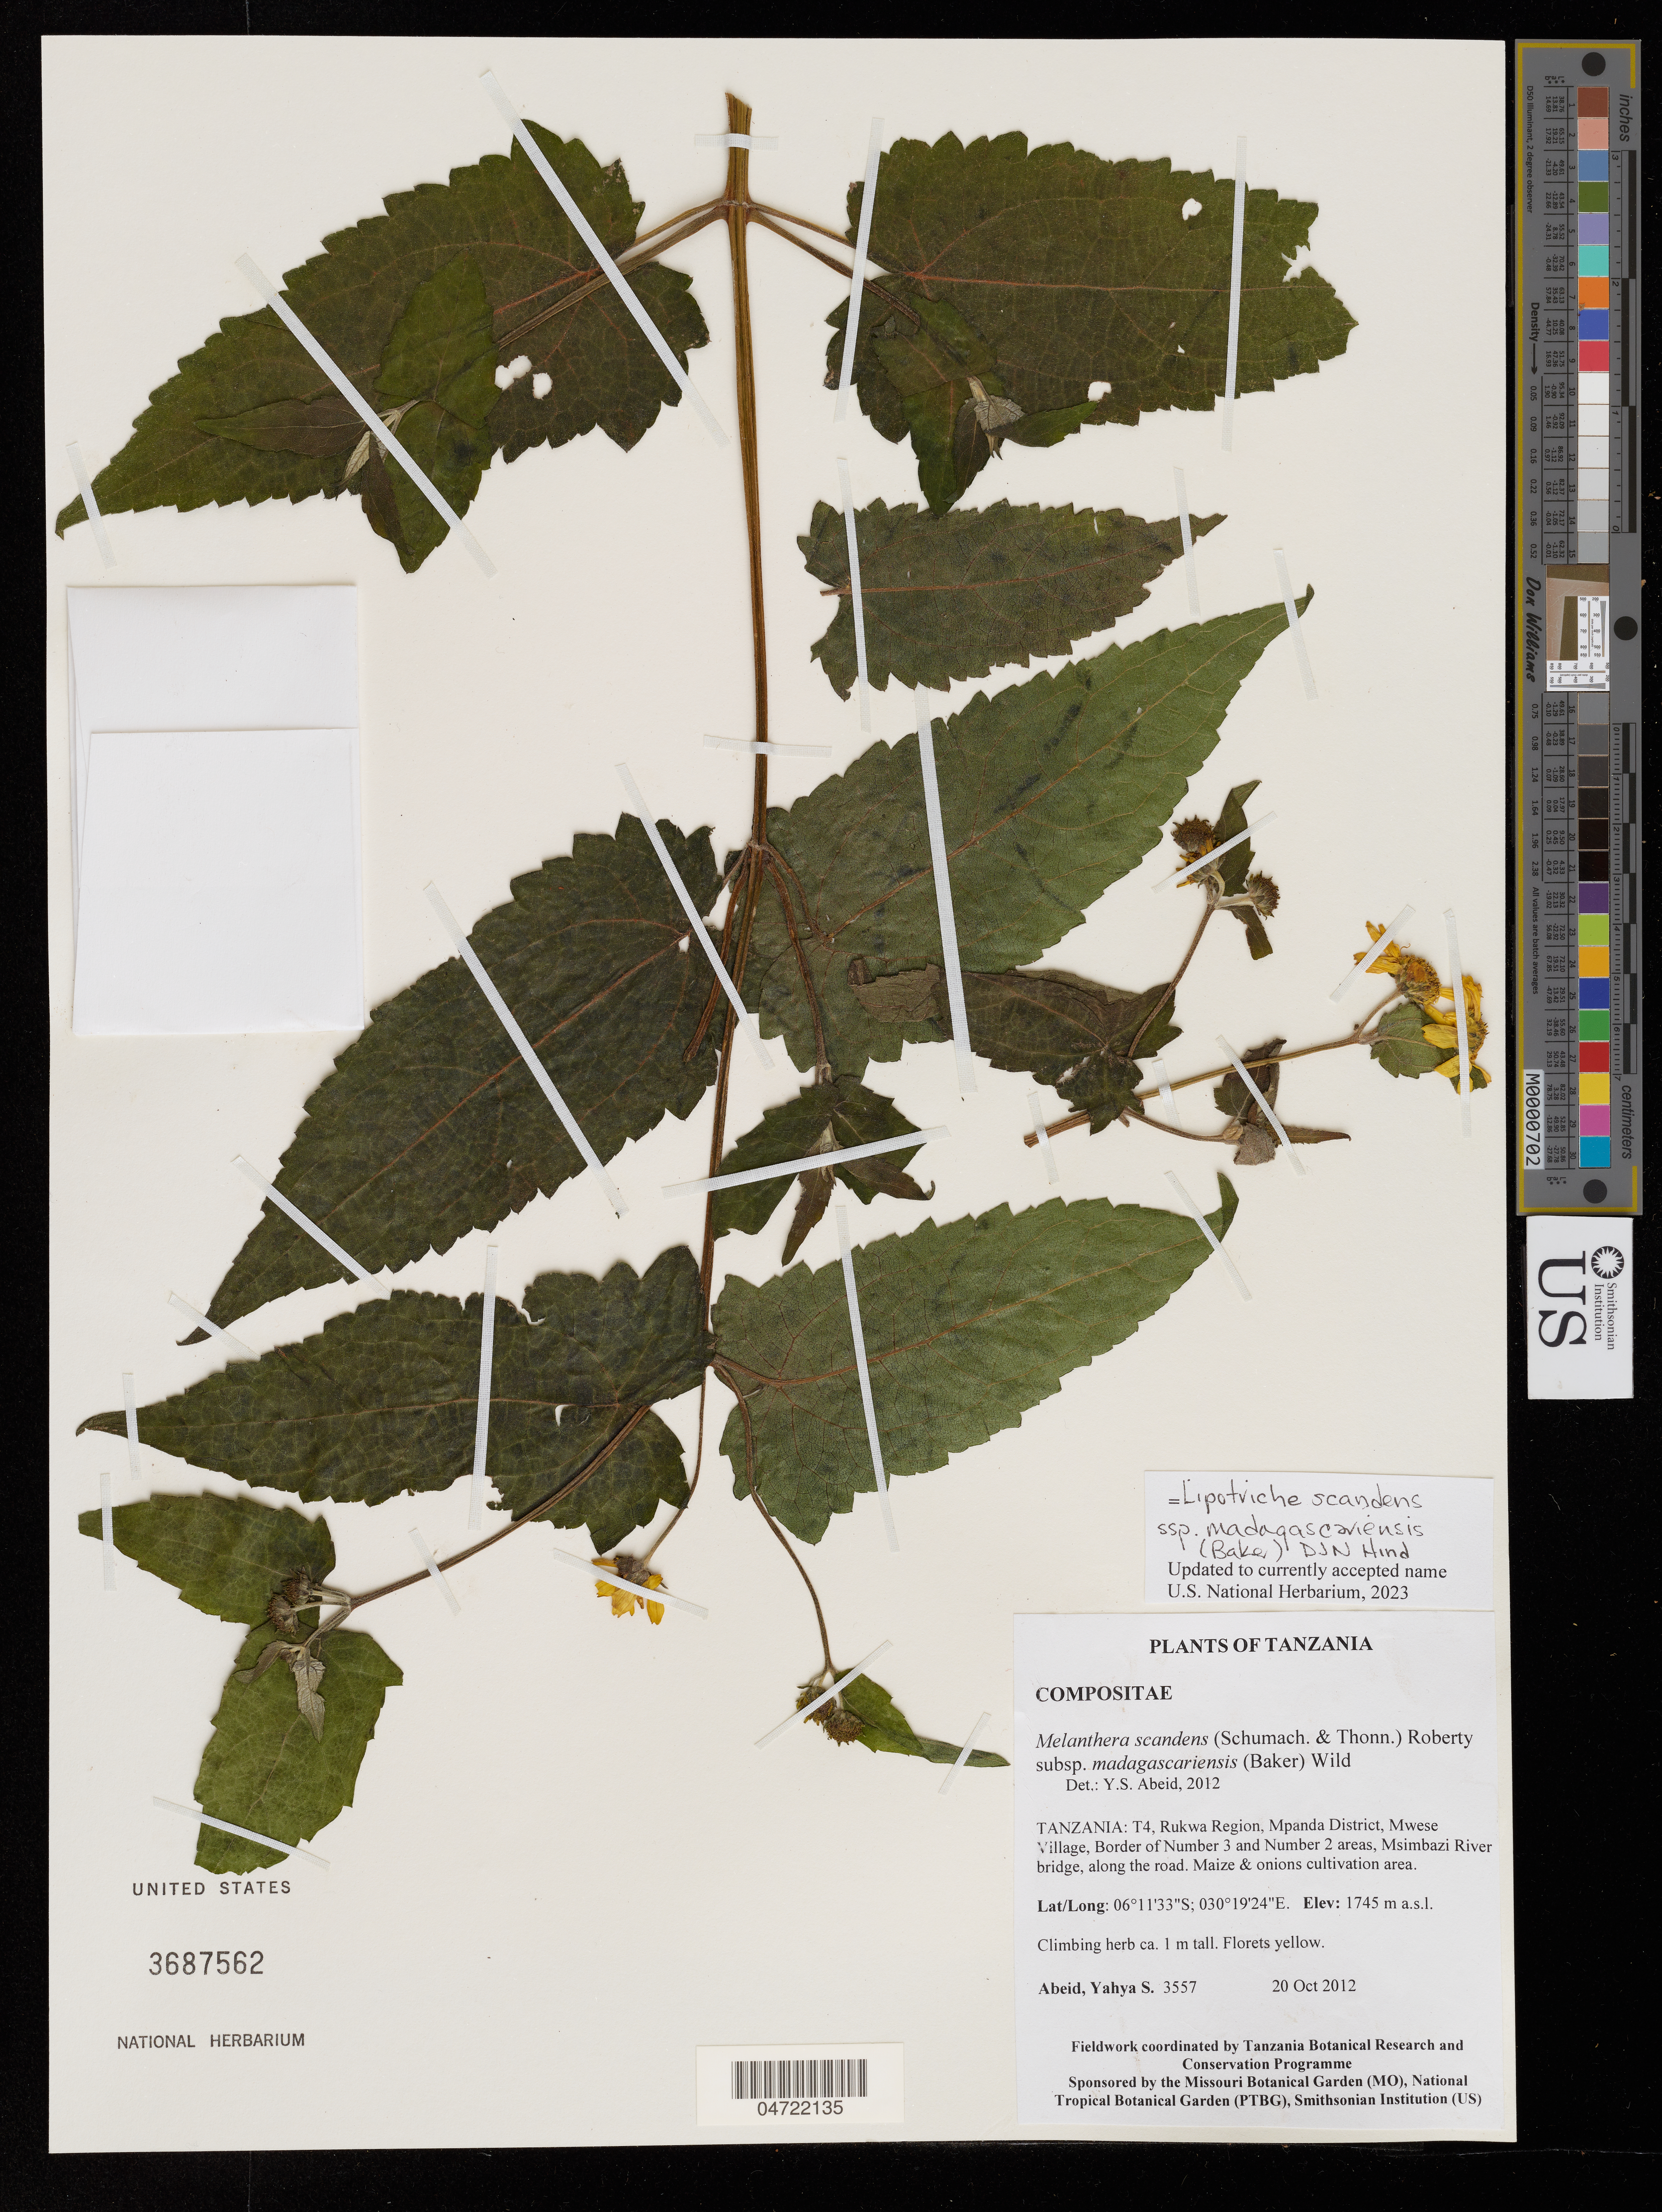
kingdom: Plantae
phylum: Tracheophyta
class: Magnoliopsida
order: Asterales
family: Asteraceae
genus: Lipotriche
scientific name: Lipotriche scandens subsp. madagascariensis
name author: (Baker) D.J.N. Hind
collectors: Y. Abeid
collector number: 3557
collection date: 2012-10-20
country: Tanzania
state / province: Rukwa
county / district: Mpanda District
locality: Mwese Village, border of Number 3 and Number 2 areas, Msimbazi River bridge, along the road.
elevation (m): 1745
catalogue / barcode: US 3687562